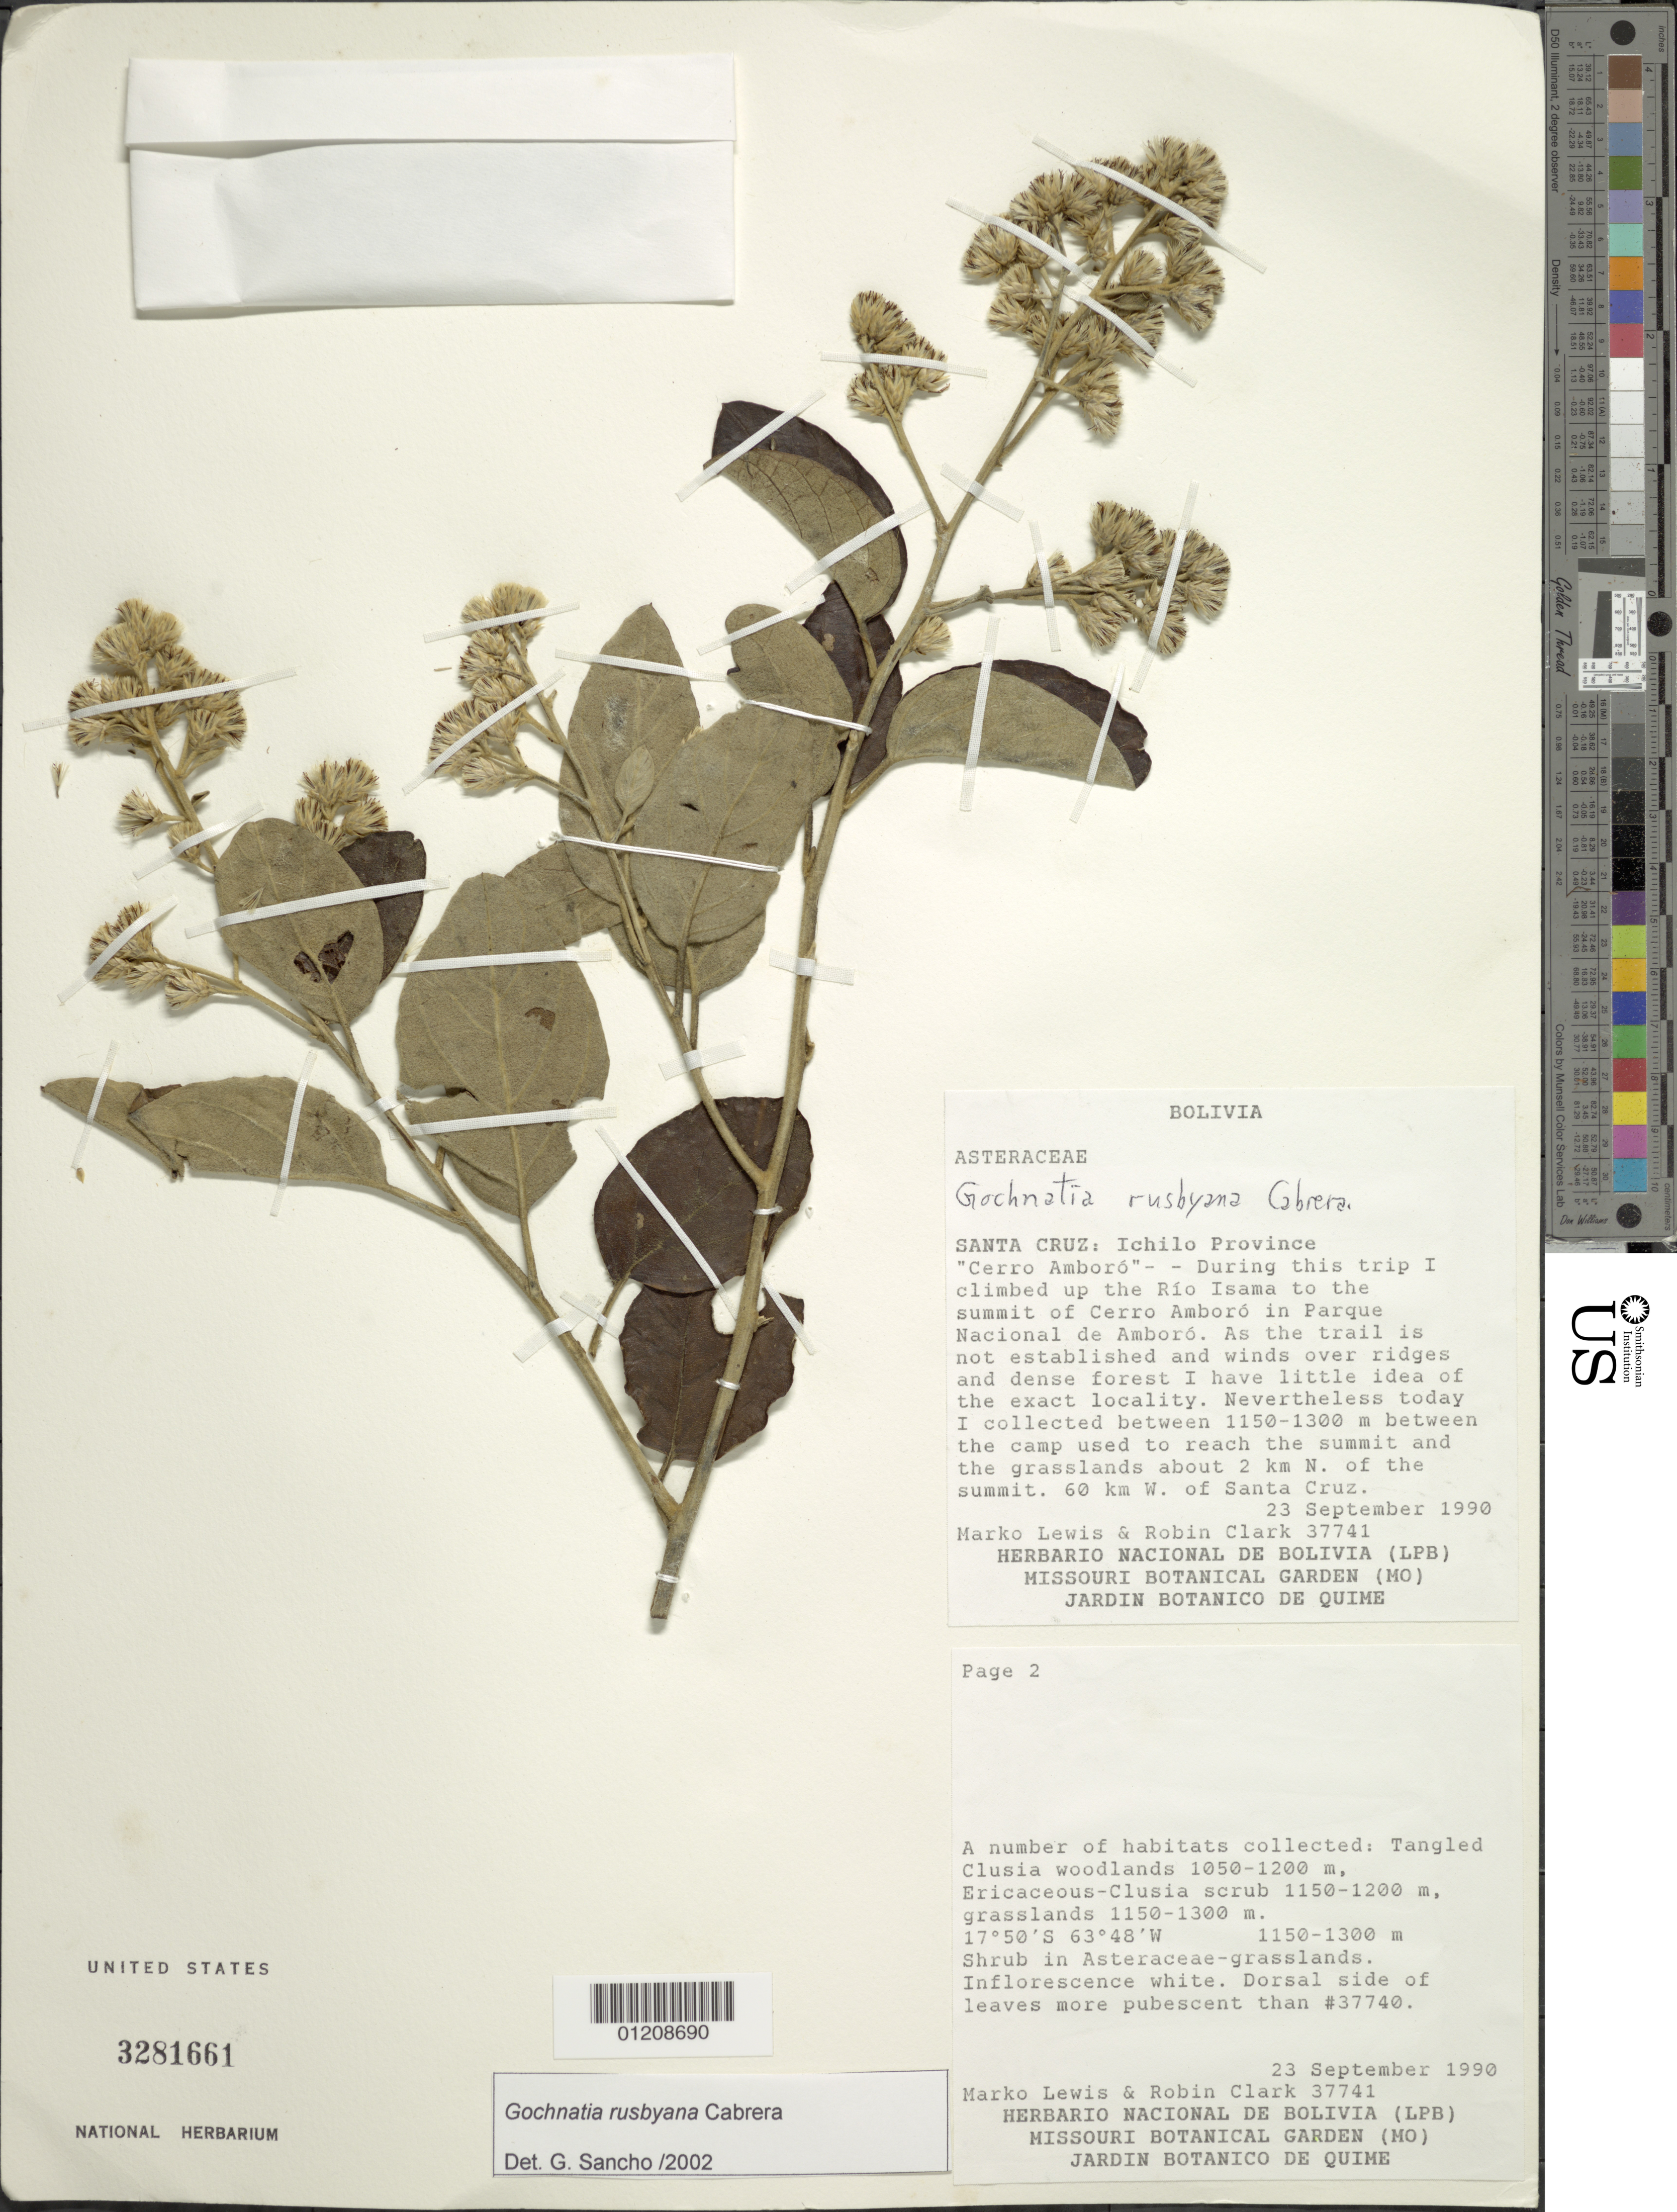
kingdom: Plantae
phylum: Tracheophyta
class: Magnoliopsida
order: Asterales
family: Asteraceae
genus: Moquiniastrum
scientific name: Moquiniastrum bolivianum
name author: (Rusby) G. Sancho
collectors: M. A. Lewis & R. Clark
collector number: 37741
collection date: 1990-09-23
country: Bolivia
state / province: Santa Cruz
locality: Ichilo Prov.; Up Rio Isama to the summit of Cerro Amboro in Parque Nacional de Amboro. 60 km W of Santa Cruz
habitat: Ericaceous-Clusia scrub, grasslands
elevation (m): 1150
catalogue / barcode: US 3281661